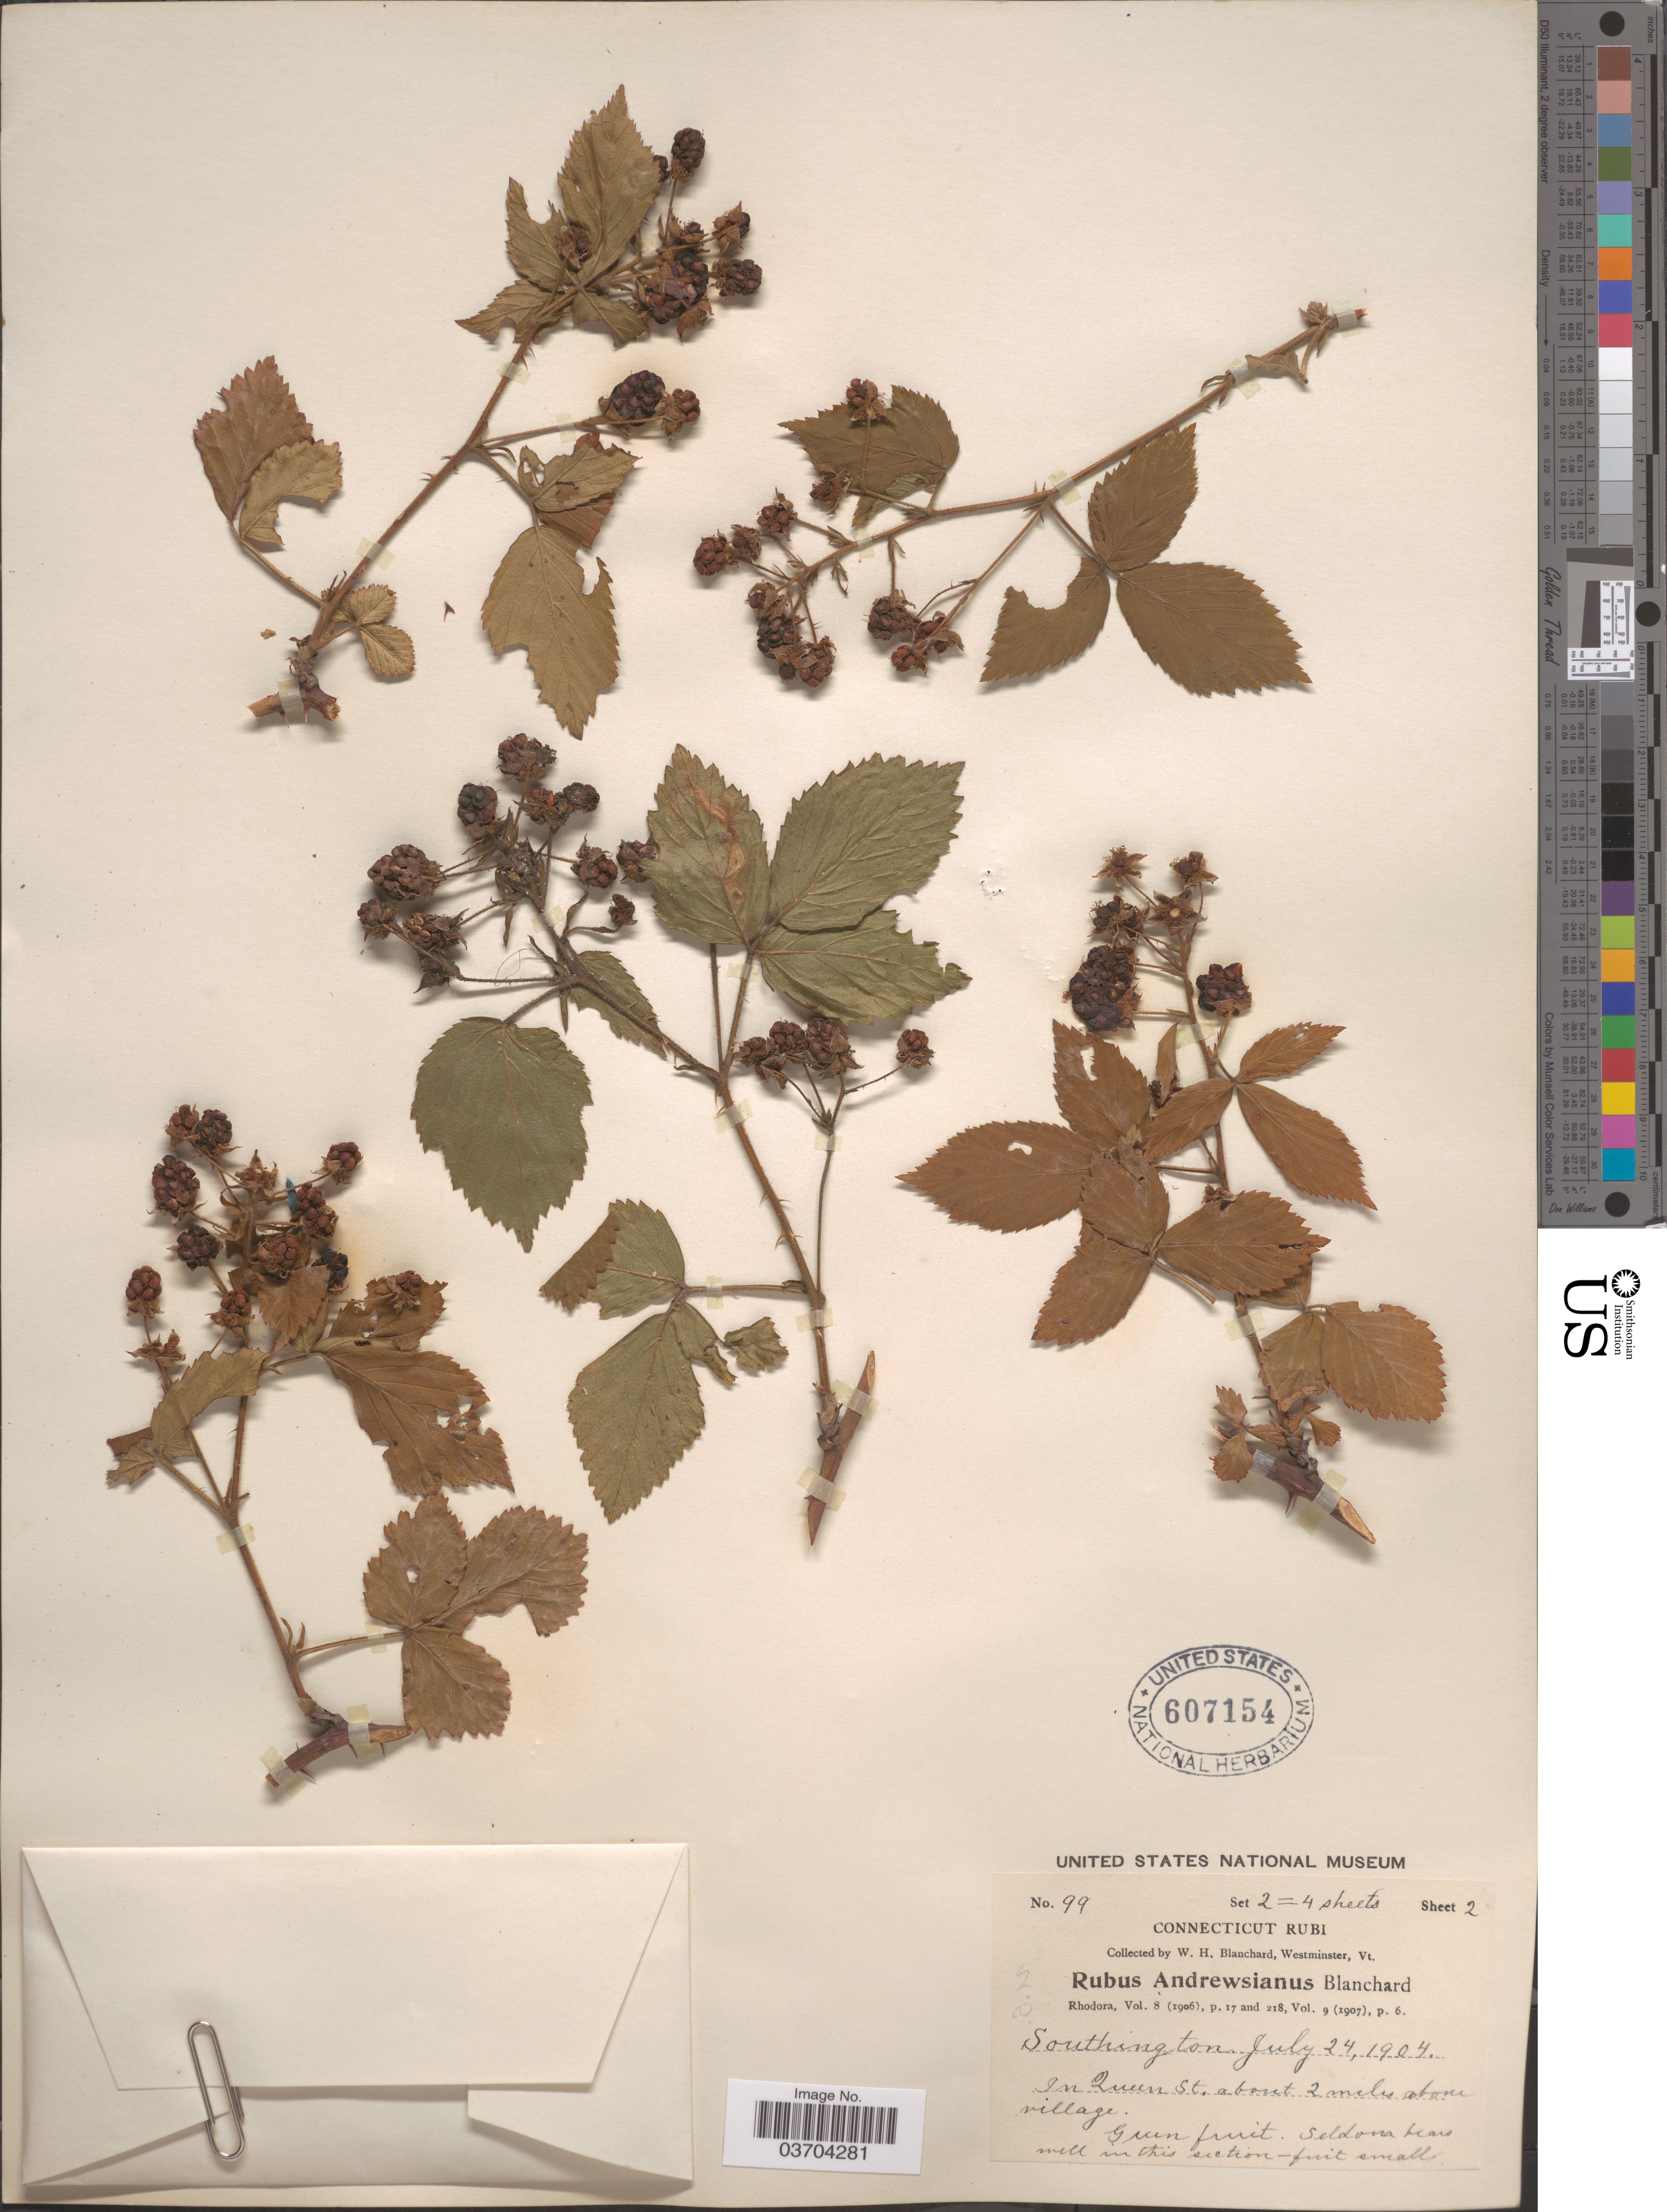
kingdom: Plantae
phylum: Tracheophyta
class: Magnoliopsida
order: Rosales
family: Rosaceae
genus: Rubus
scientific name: Rubus argutus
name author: Link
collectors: W. H. Blanchard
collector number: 99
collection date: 1904-07-24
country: United States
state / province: Connecticut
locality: Southington. In Queen St. about 2 miles above village.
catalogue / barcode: US 607154